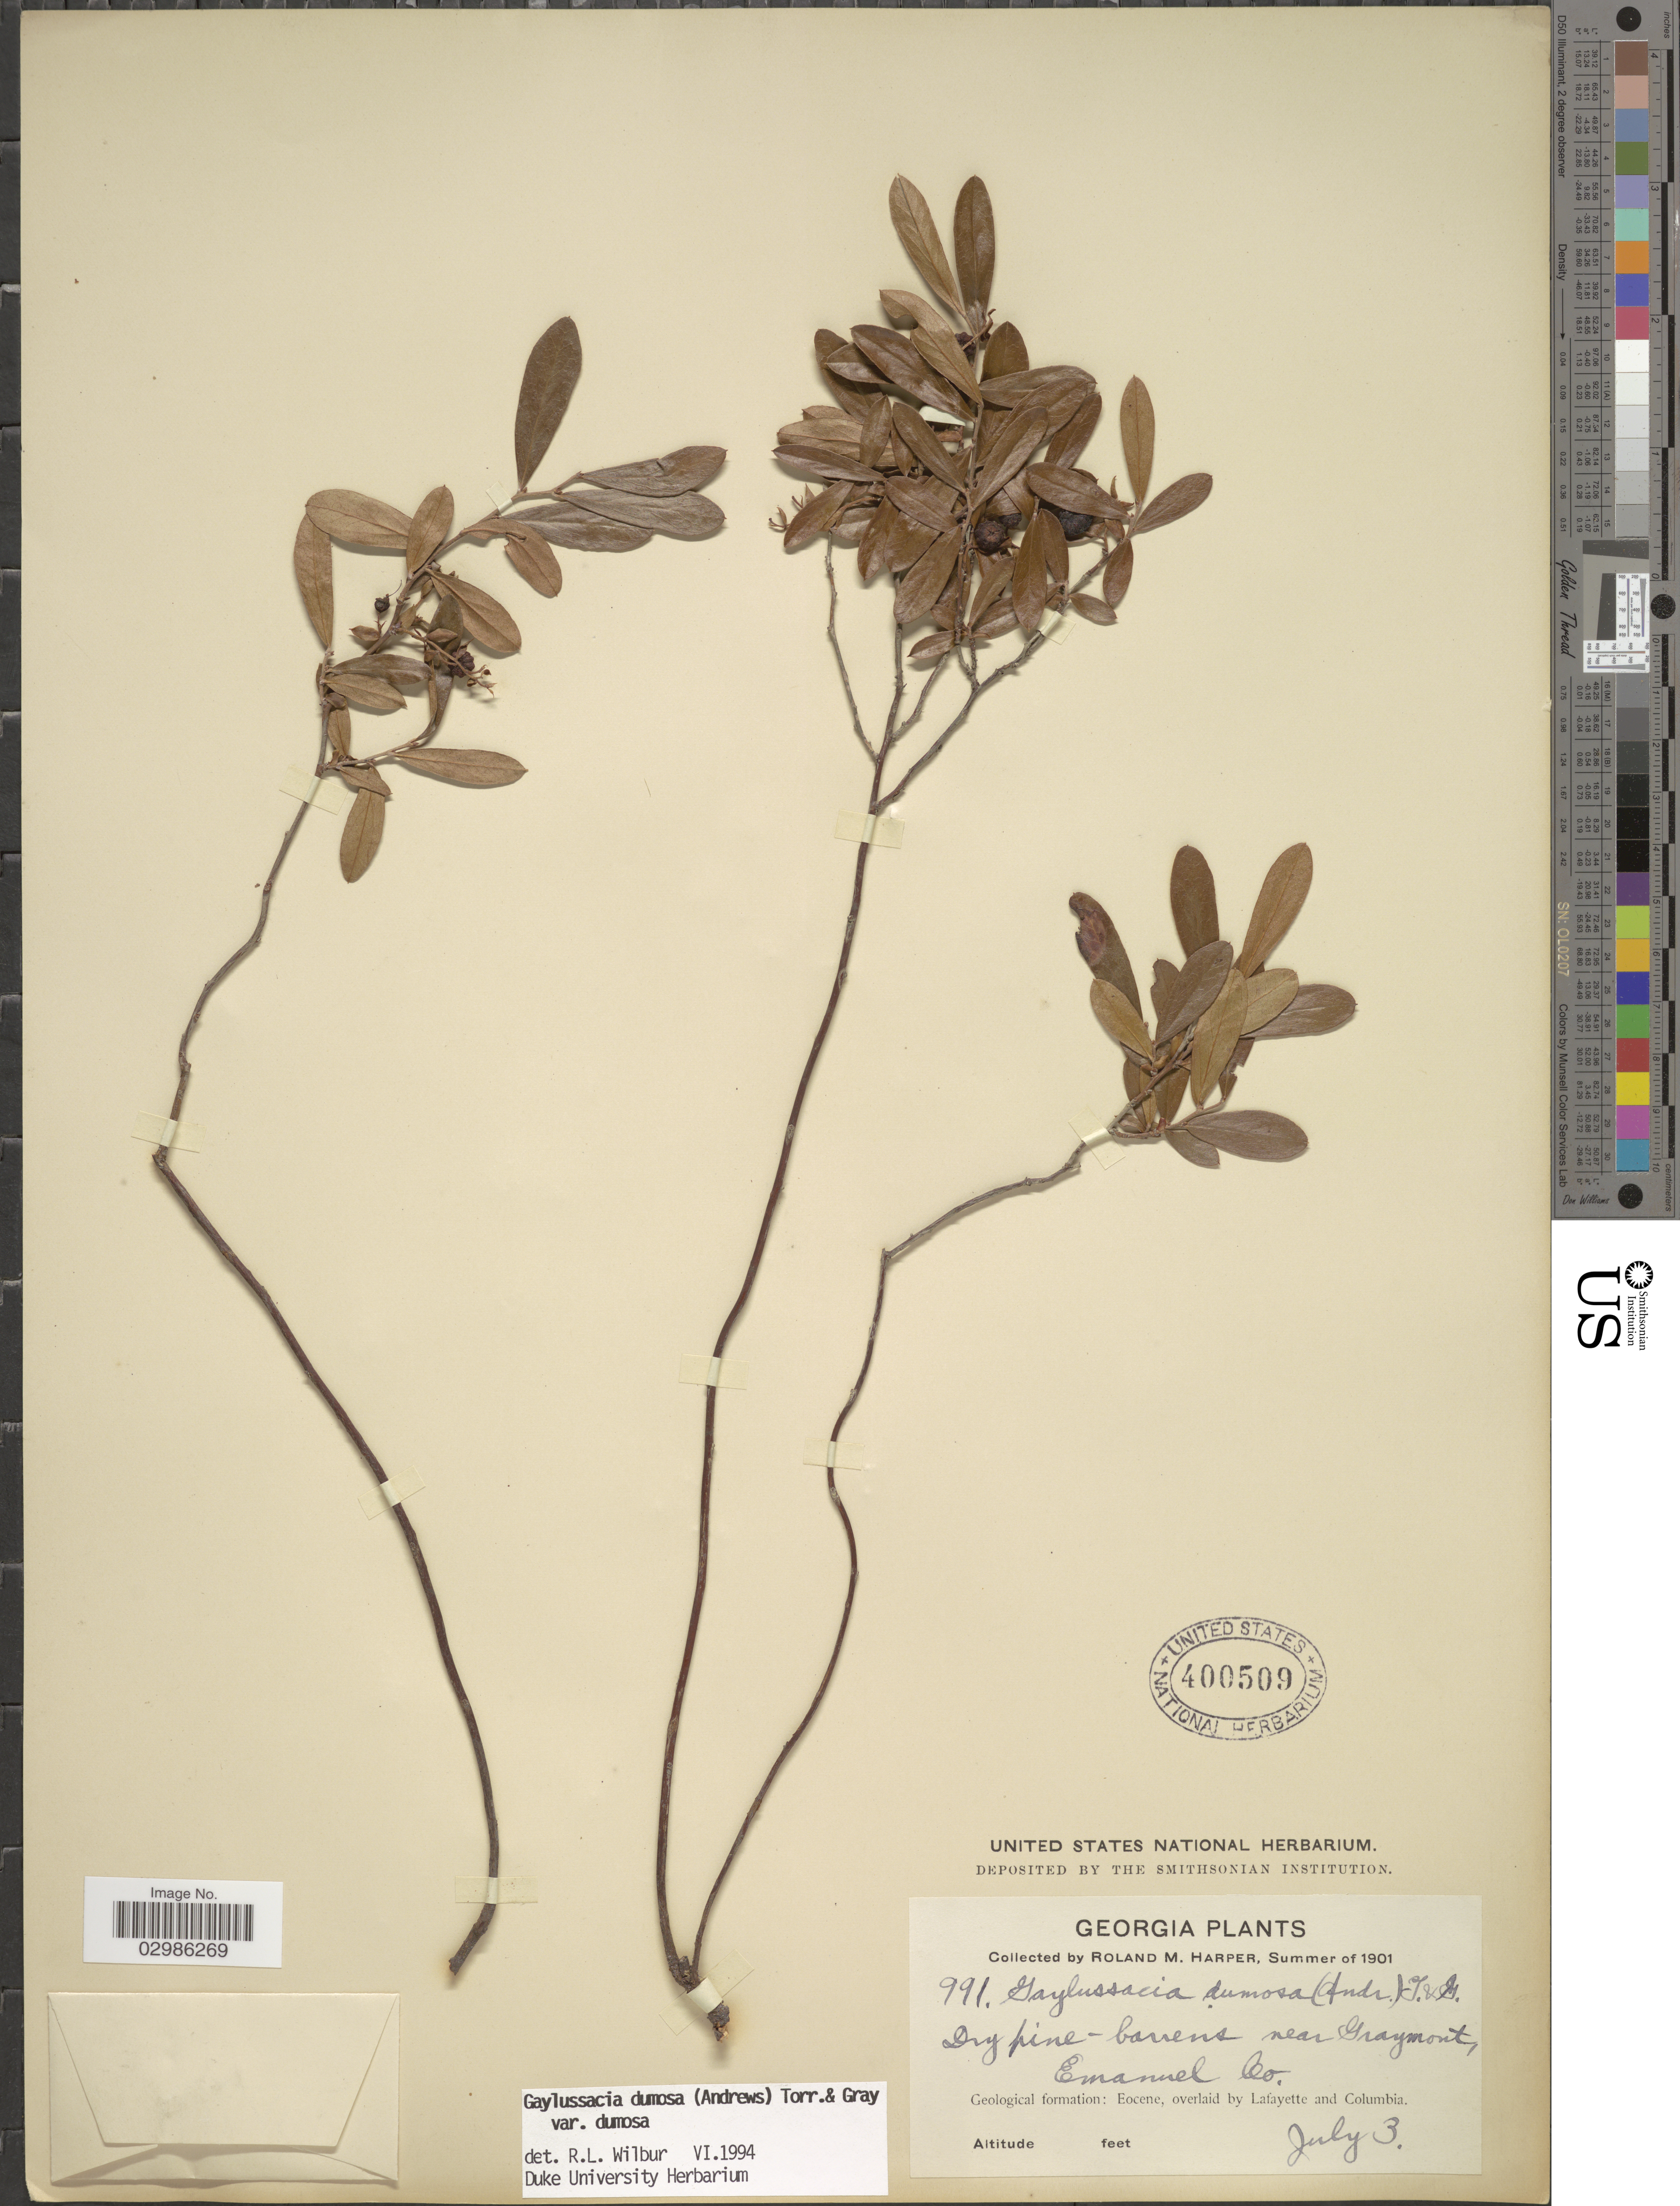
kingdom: Plantae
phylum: Tracheophyta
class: Magnoliopsida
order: Ericales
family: Ericaceae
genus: Gaylussacia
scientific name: Gaylussacia dumosa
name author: (Andrews) Torr. & A. Gray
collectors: R. M. Harper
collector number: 991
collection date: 1901-07-03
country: United States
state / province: Georgia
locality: Near Graymont, Emanuel Co. Geological formation: Eocene, overlaid by Lafayette and Columbia.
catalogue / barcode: US 400509